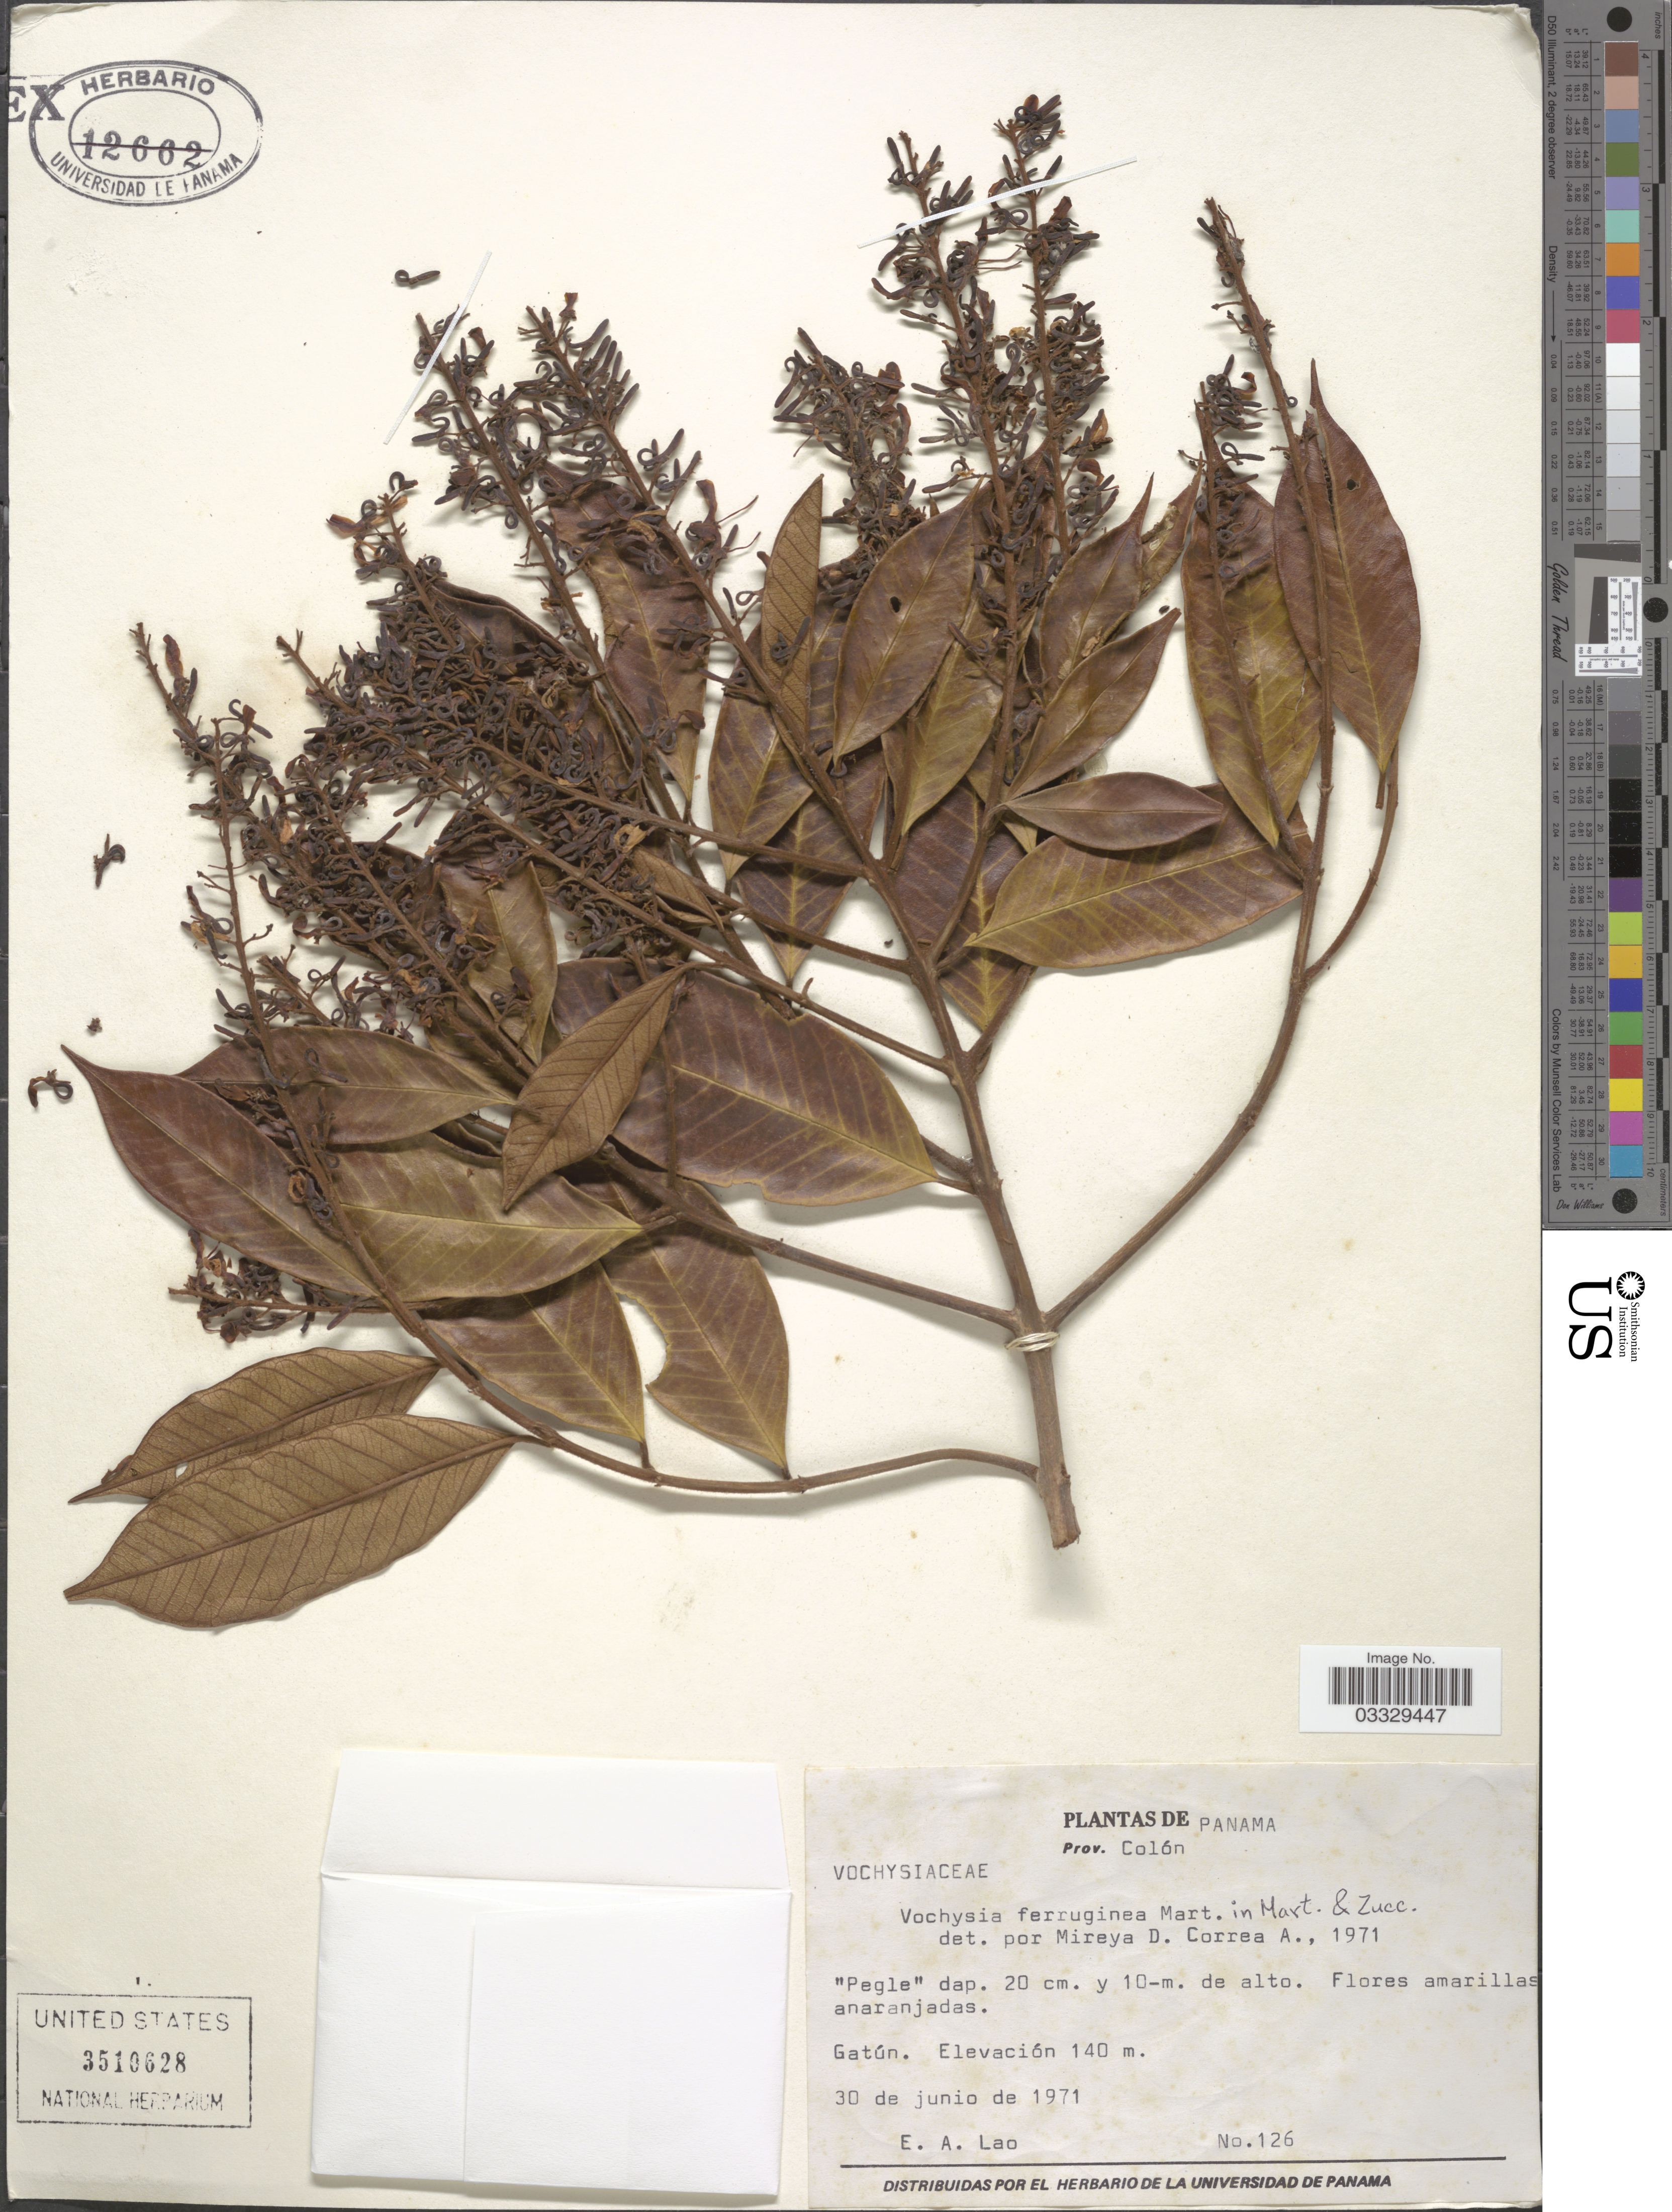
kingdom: Plantae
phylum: Tracheophyta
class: Magnoliopsida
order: Myrtales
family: Vochysiaceae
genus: Vochysia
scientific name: Vochysia ferruginea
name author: Mart.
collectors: E. Lao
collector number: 126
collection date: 1971-06-30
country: Panama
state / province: Colón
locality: Gatún.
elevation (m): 140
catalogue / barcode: US 3510628